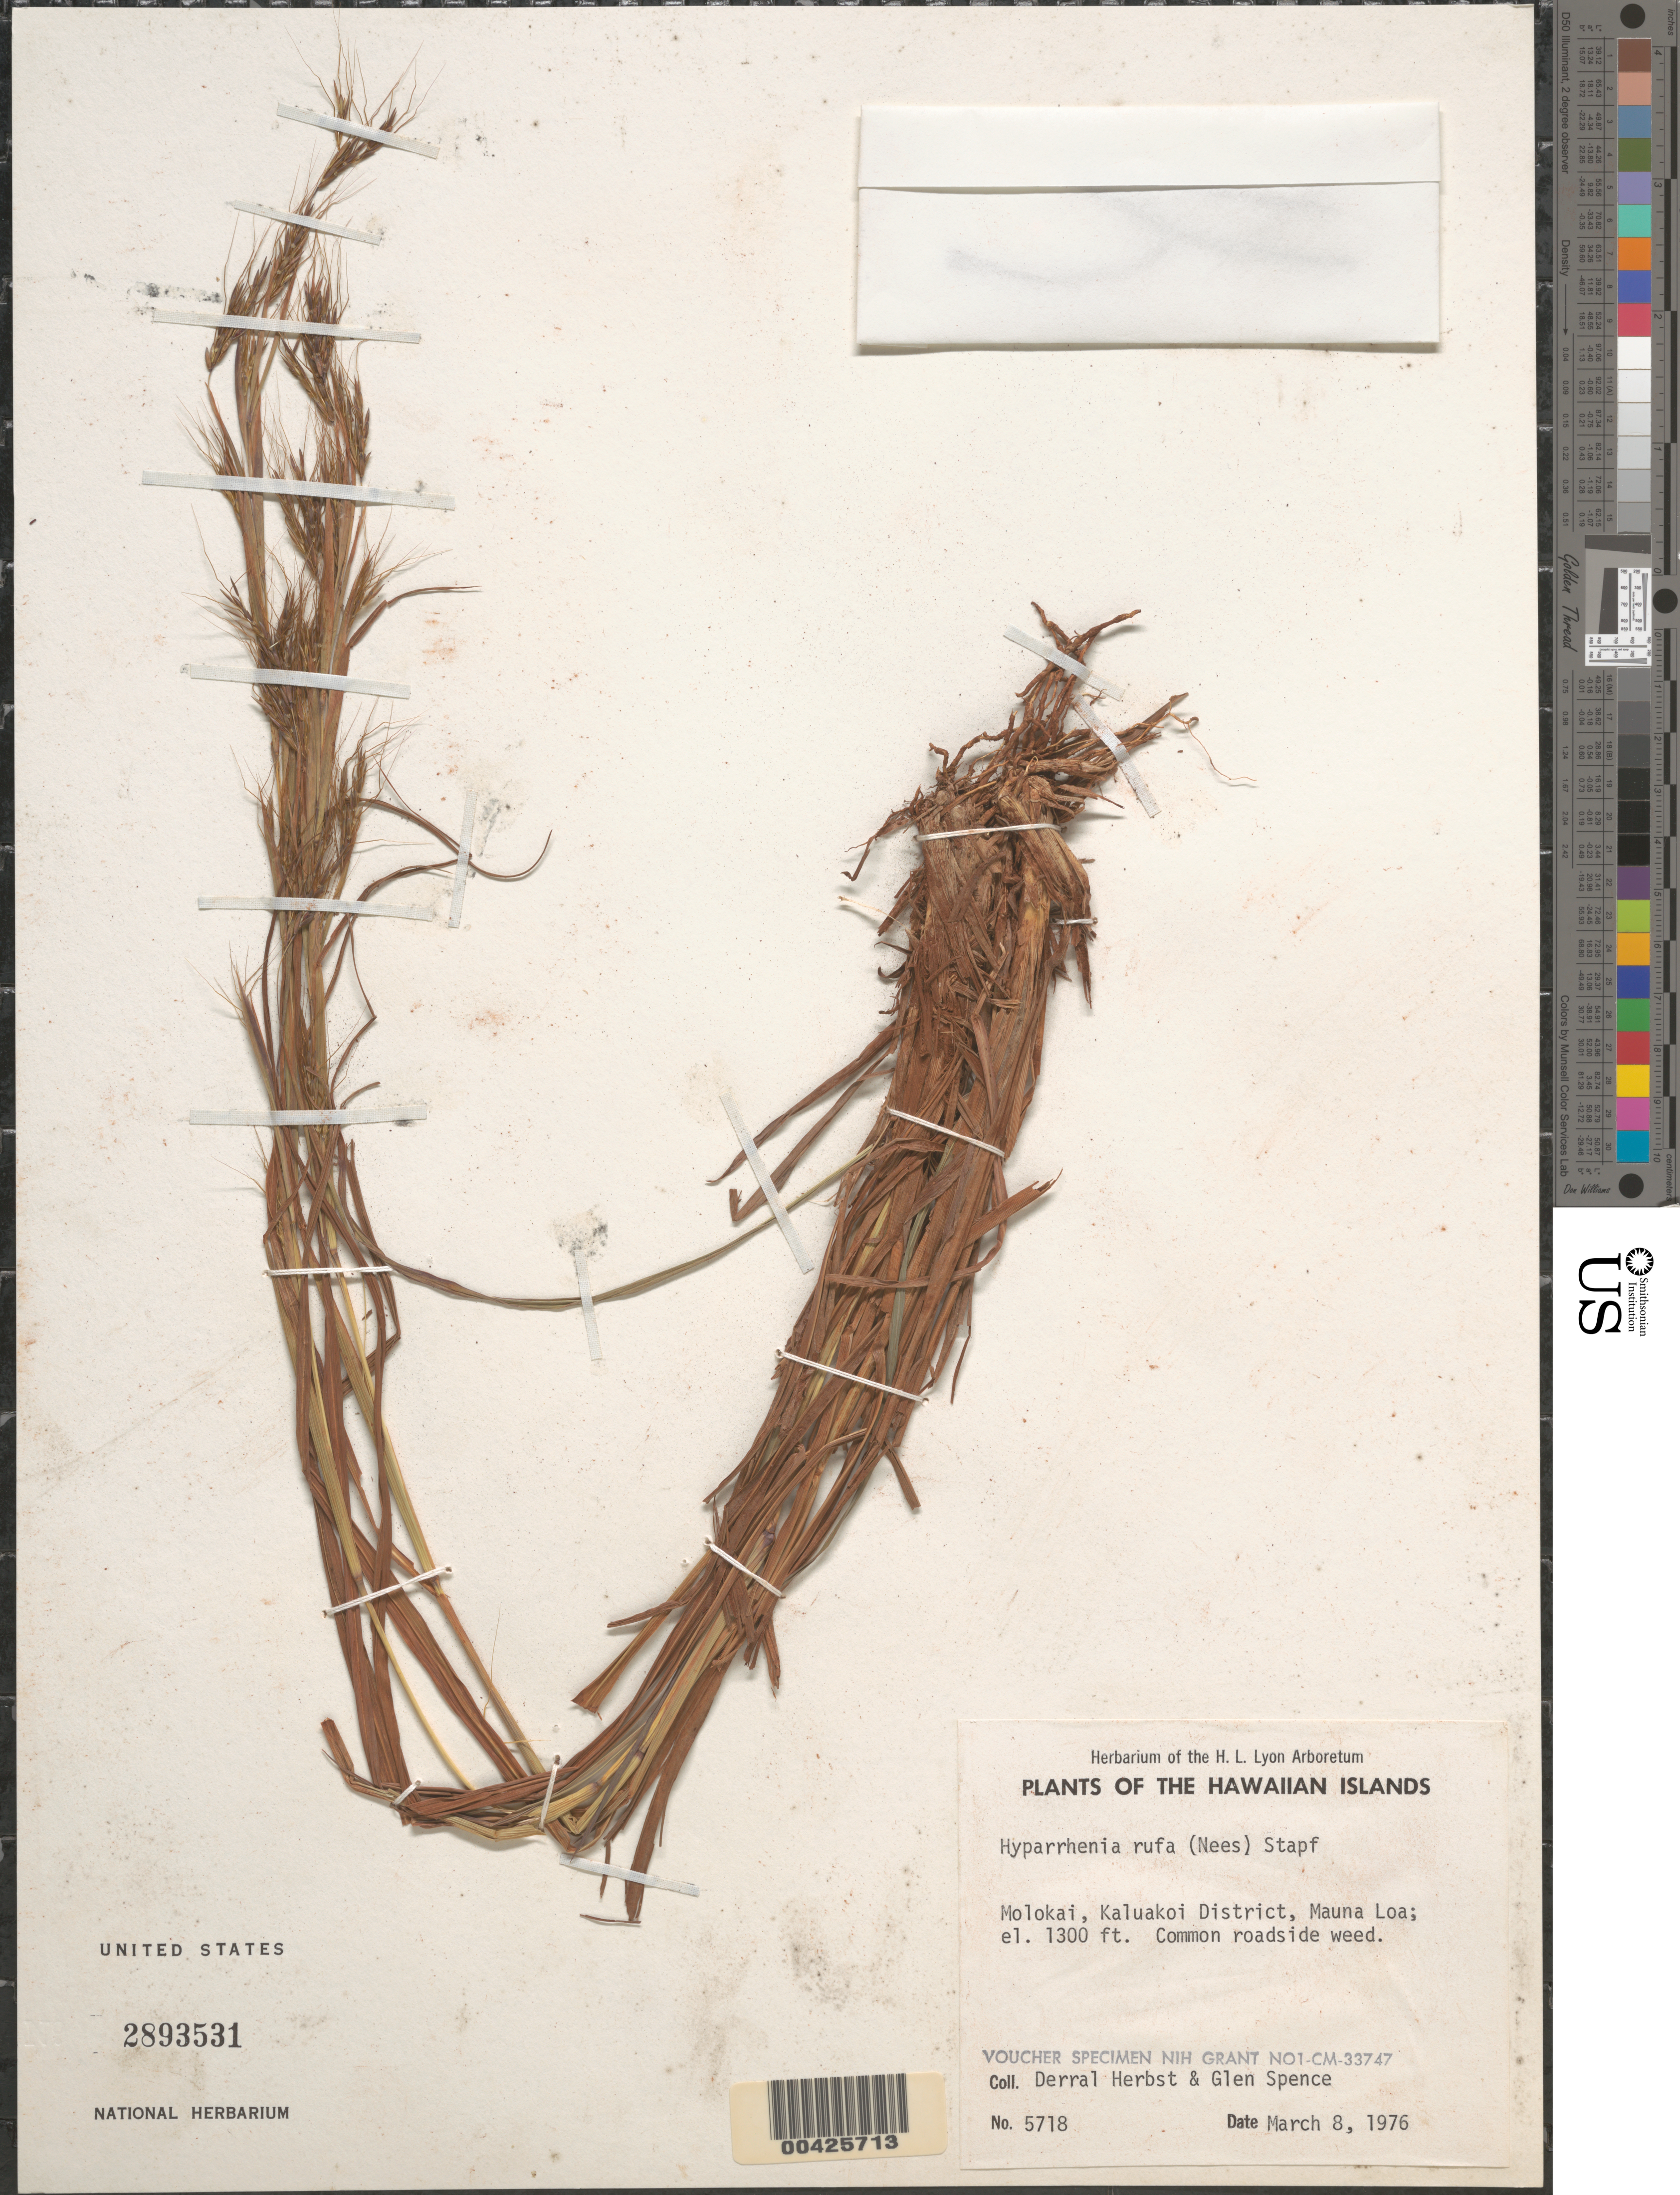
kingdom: Plantae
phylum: Tracheophyta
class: Liliopsida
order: Poales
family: Poaceae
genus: Hyparrhenia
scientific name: Hyparrhenia rufa var. rufa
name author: (Nees) Stapf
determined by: Faccenda, K.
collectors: D. R. Herbst & G. Spence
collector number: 5718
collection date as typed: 8 Mar 1976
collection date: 1976-03-08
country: United States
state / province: Hawaii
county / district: Maui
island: Moloka'i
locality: Kaluakoi District, Mauna Loa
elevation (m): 396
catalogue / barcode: US 2893531